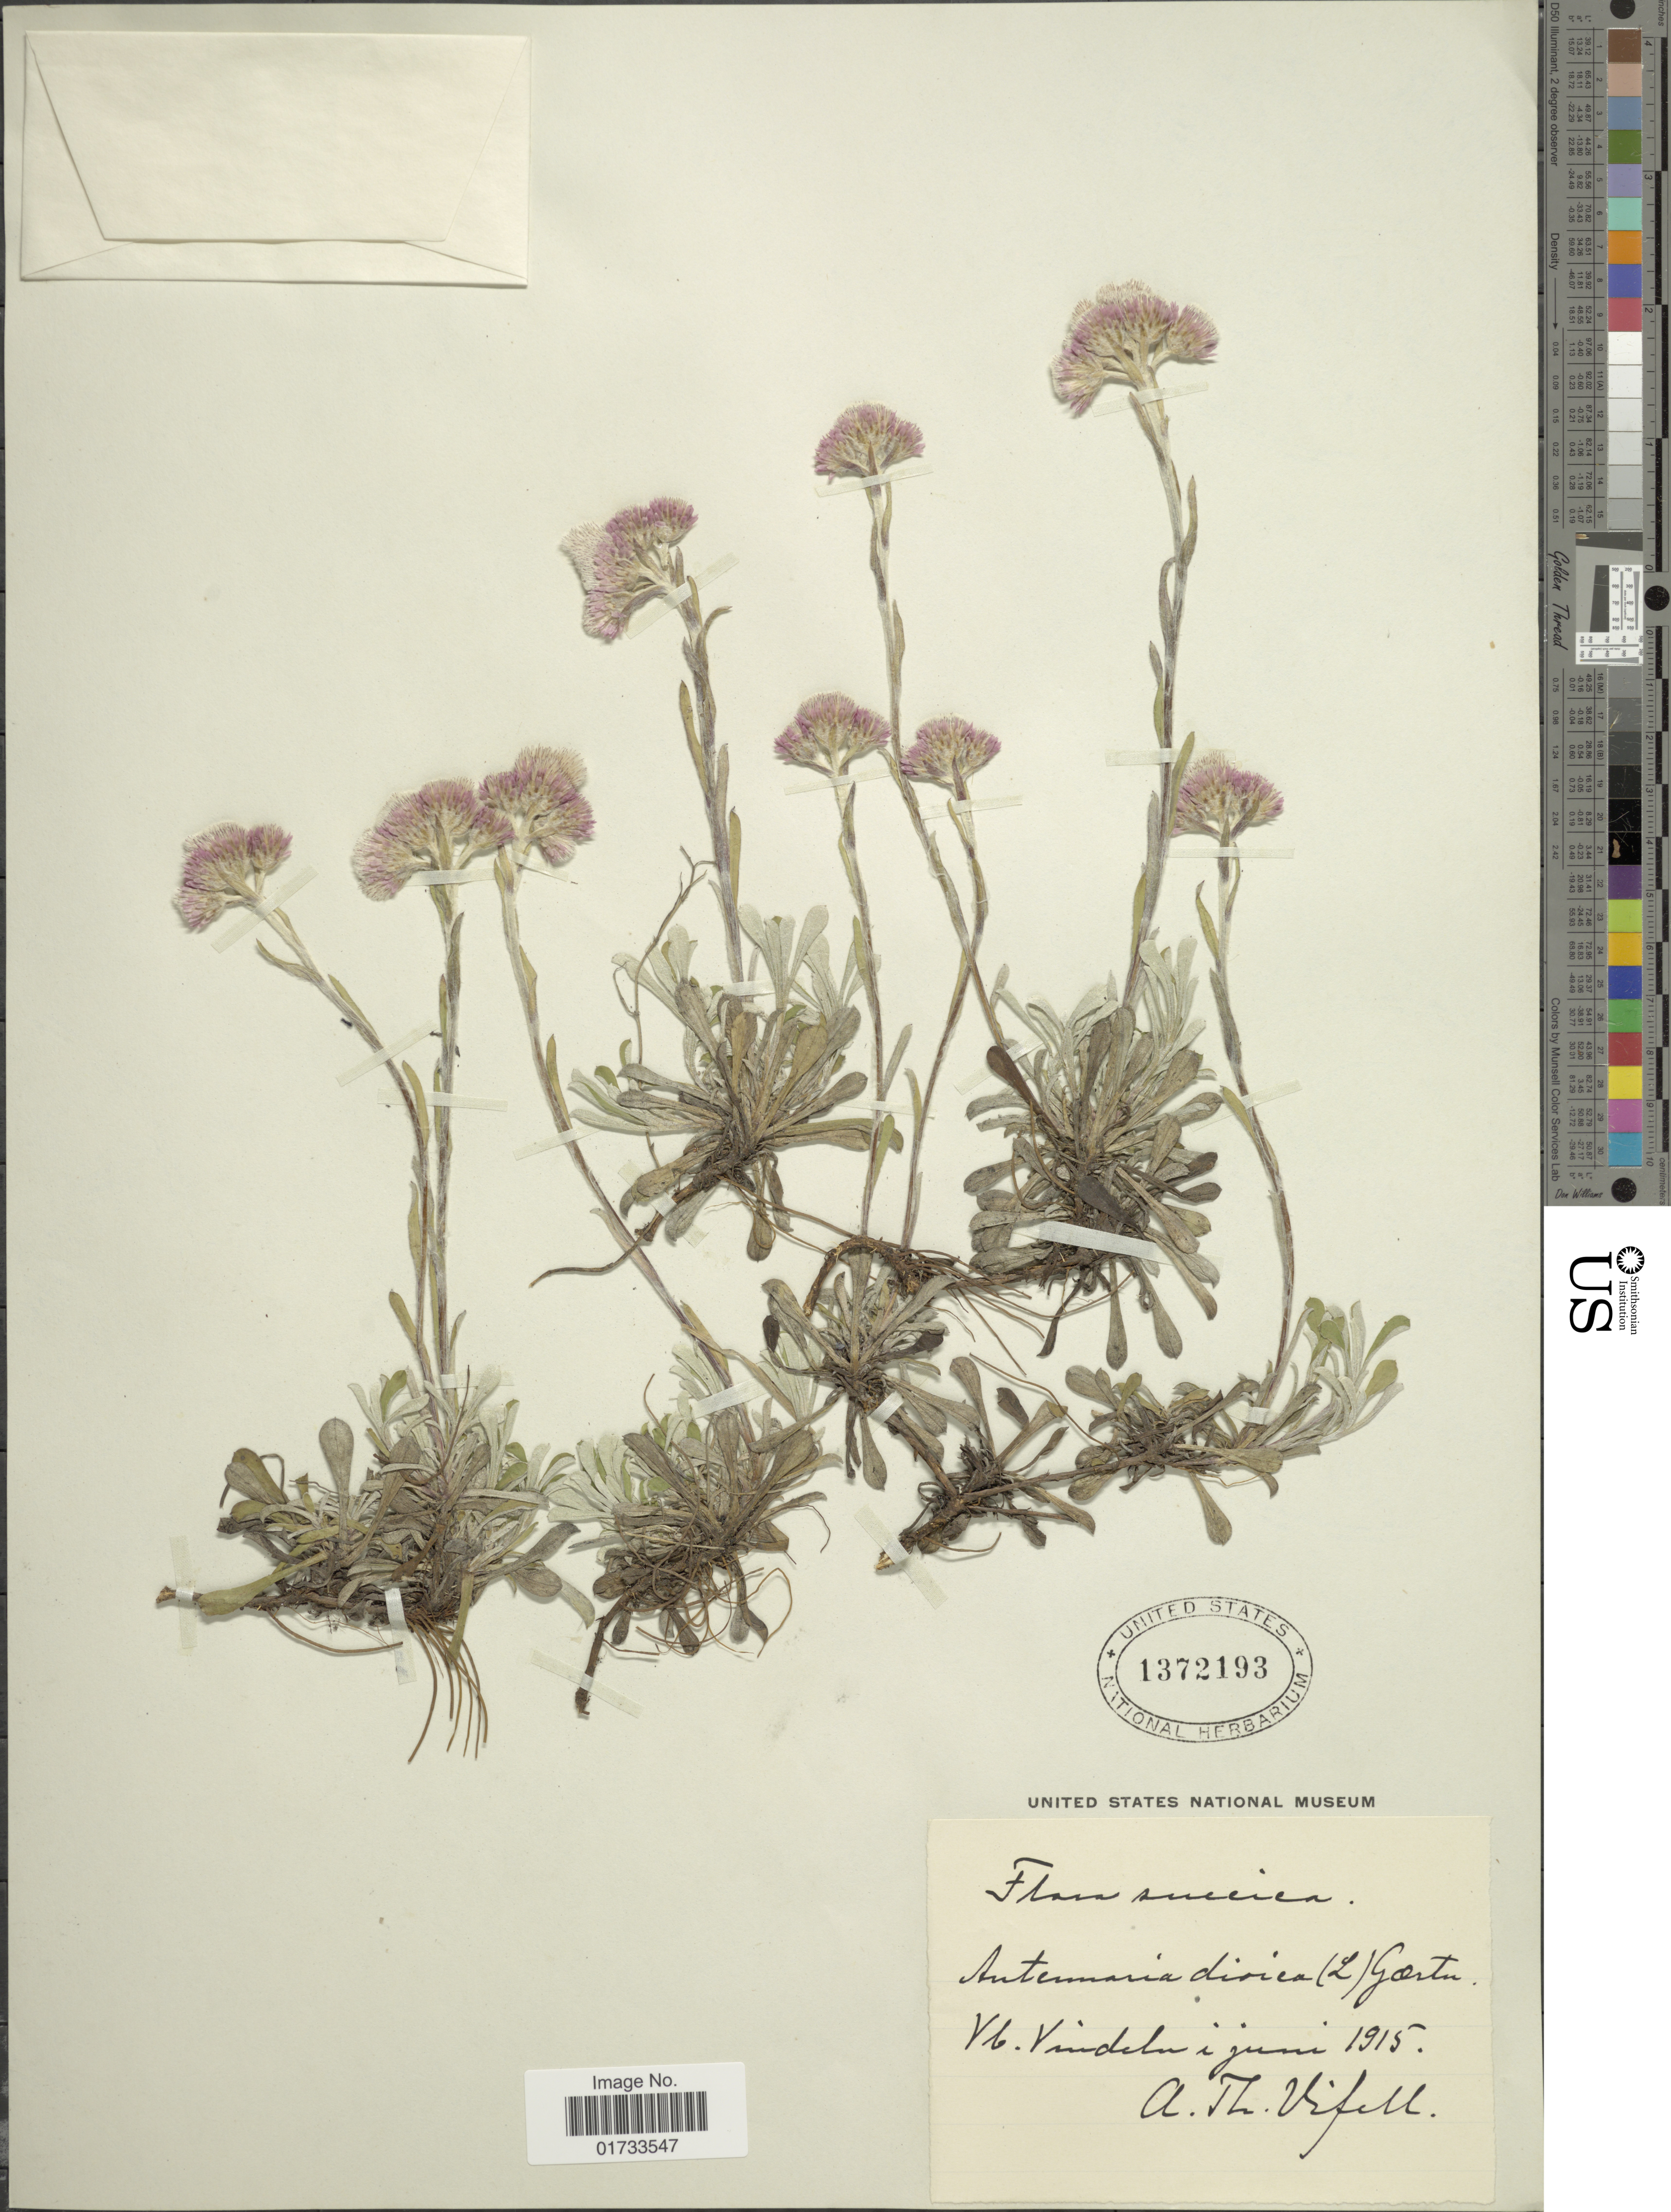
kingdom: Plantae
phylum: Tracheophyta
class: Magnoliopsida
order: Asterales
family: Asteraceae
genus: Antennaria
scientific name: Antennaria dioica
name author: (L.) Gaertn.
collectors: A. Vifell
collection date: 1915-06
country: Sweden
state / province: Västerbotten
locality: Vindeln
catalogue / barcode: US 1372193